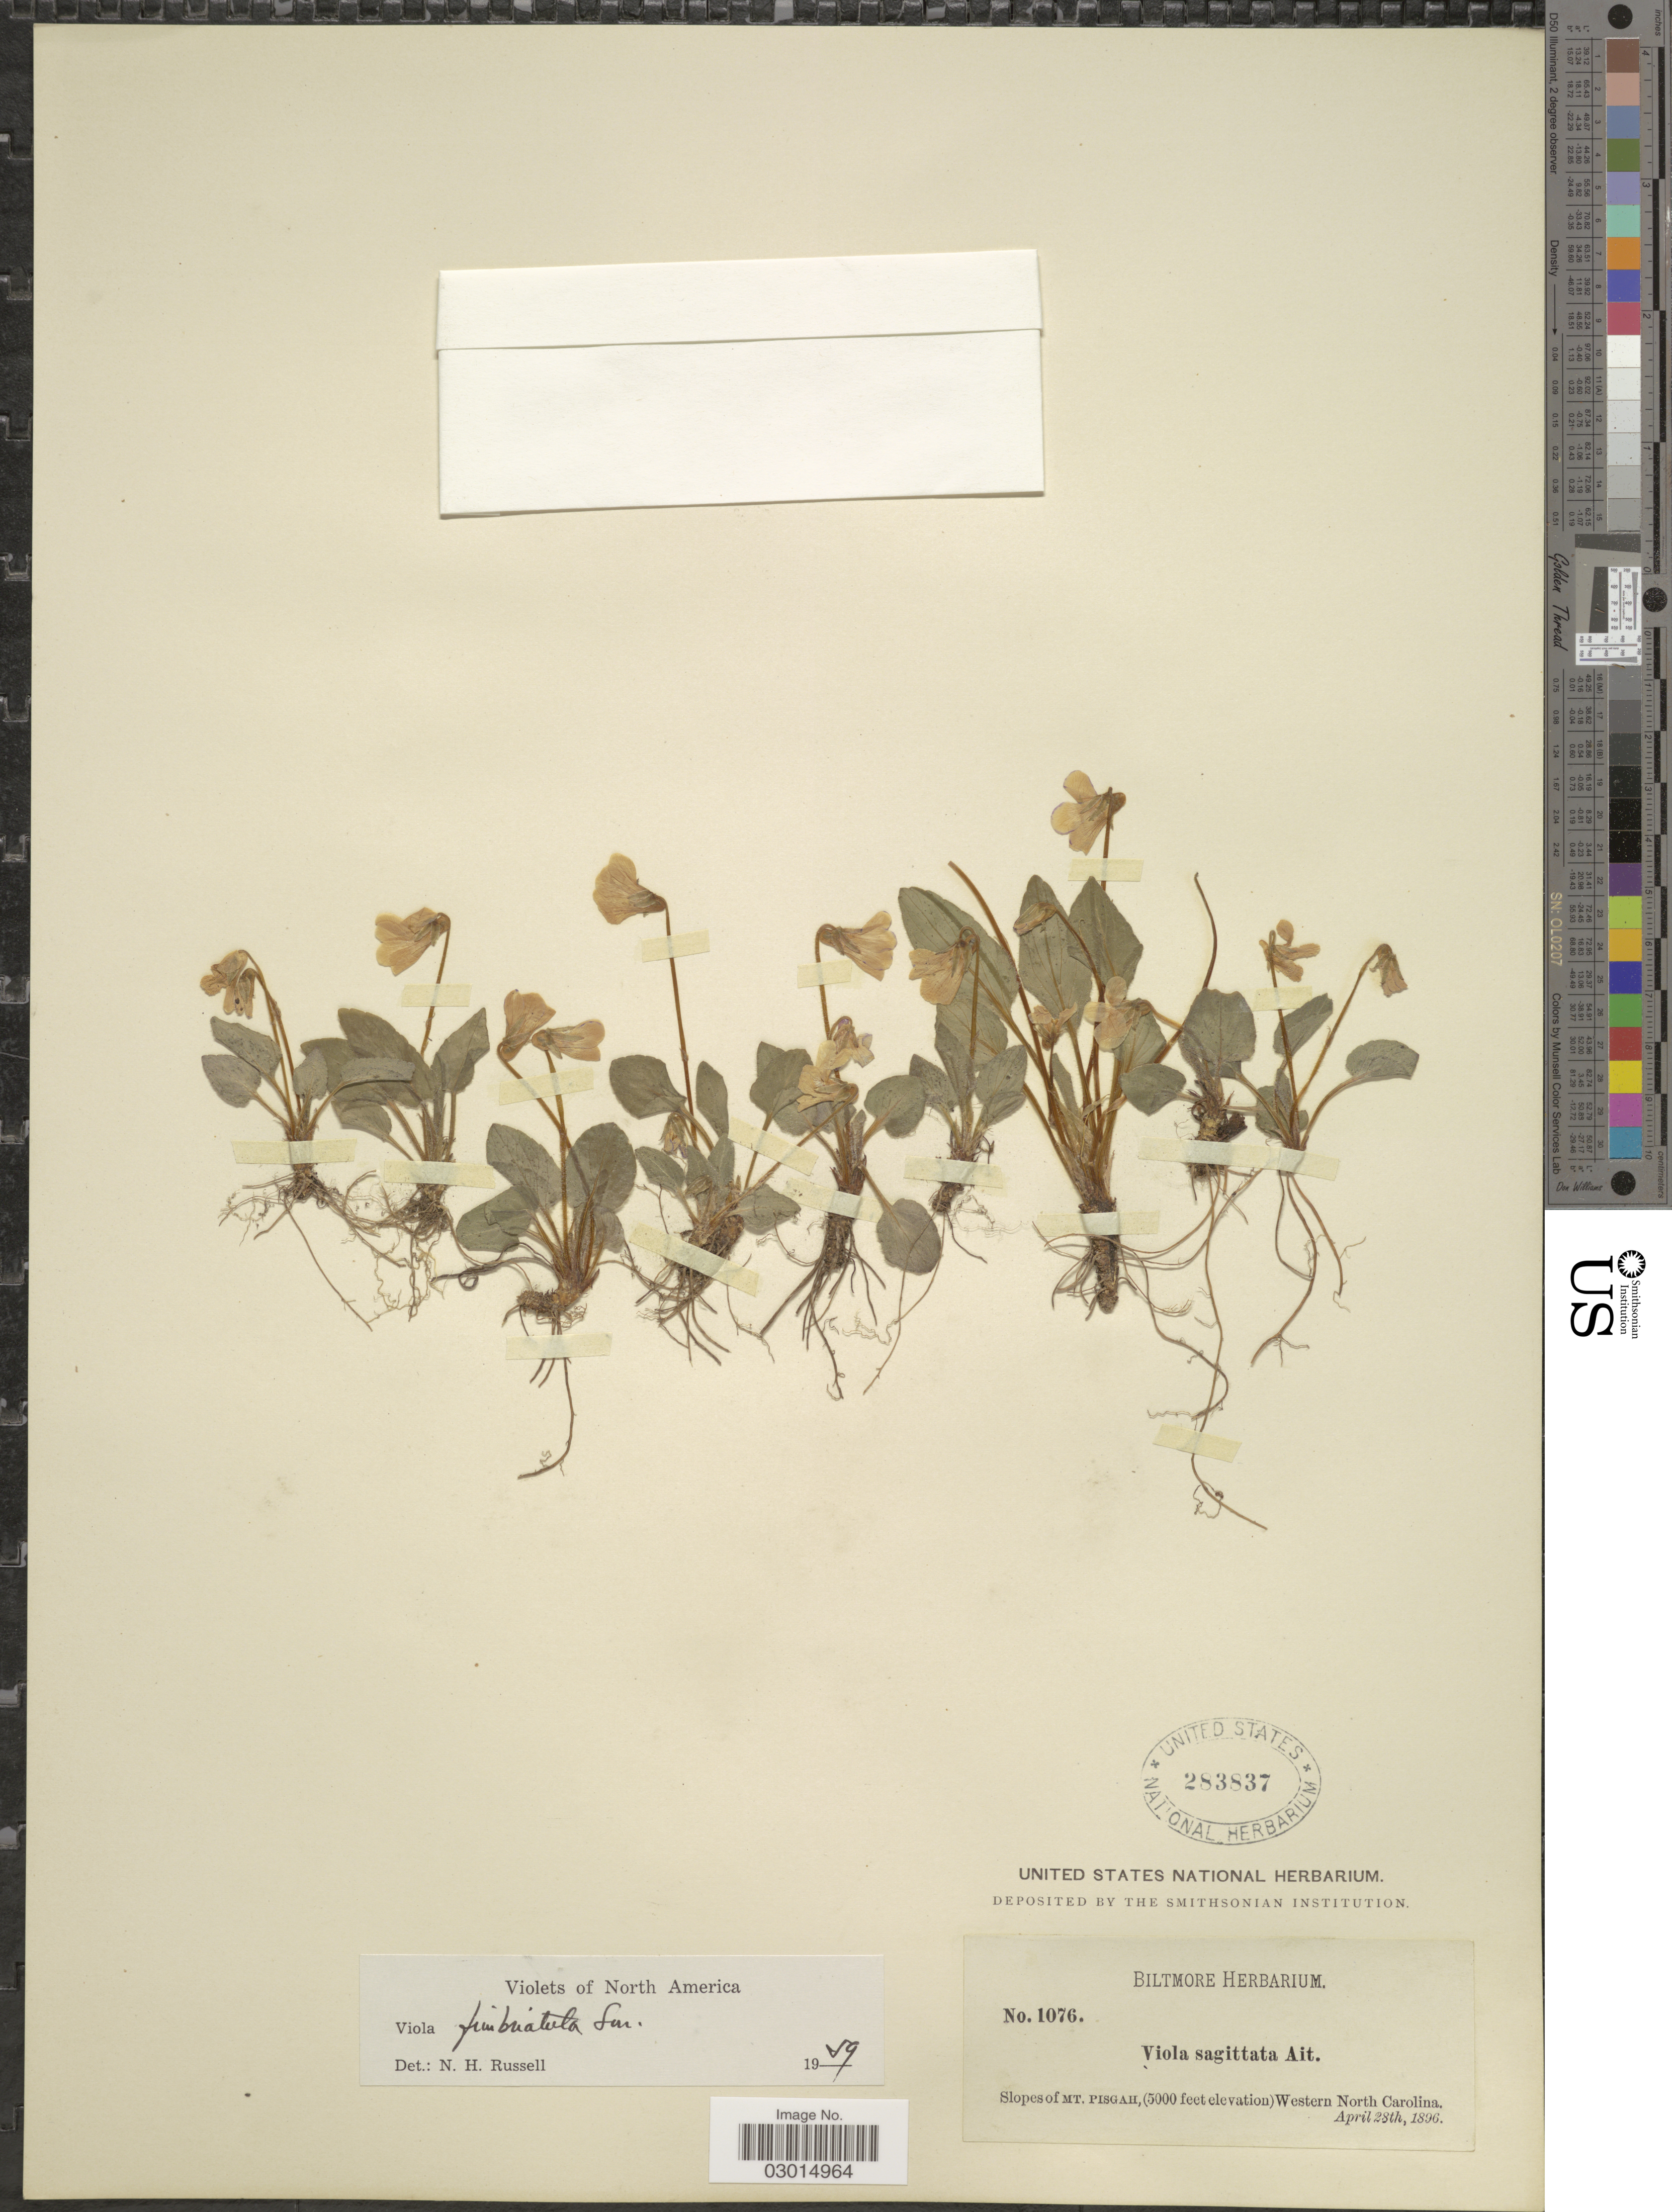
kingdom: Plantae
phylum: Tracheophyta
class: Magnoliopsida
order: Malpighiales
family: Violaceae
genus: Viola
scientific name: Viola fimbriatula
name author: Small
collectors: ex herb. Biltmore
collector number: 1076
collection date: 1896-04-28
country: United States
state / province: North Carolina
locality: Slopes of Mt. Pisgah, Western North Carolina.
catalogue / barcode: US 283837